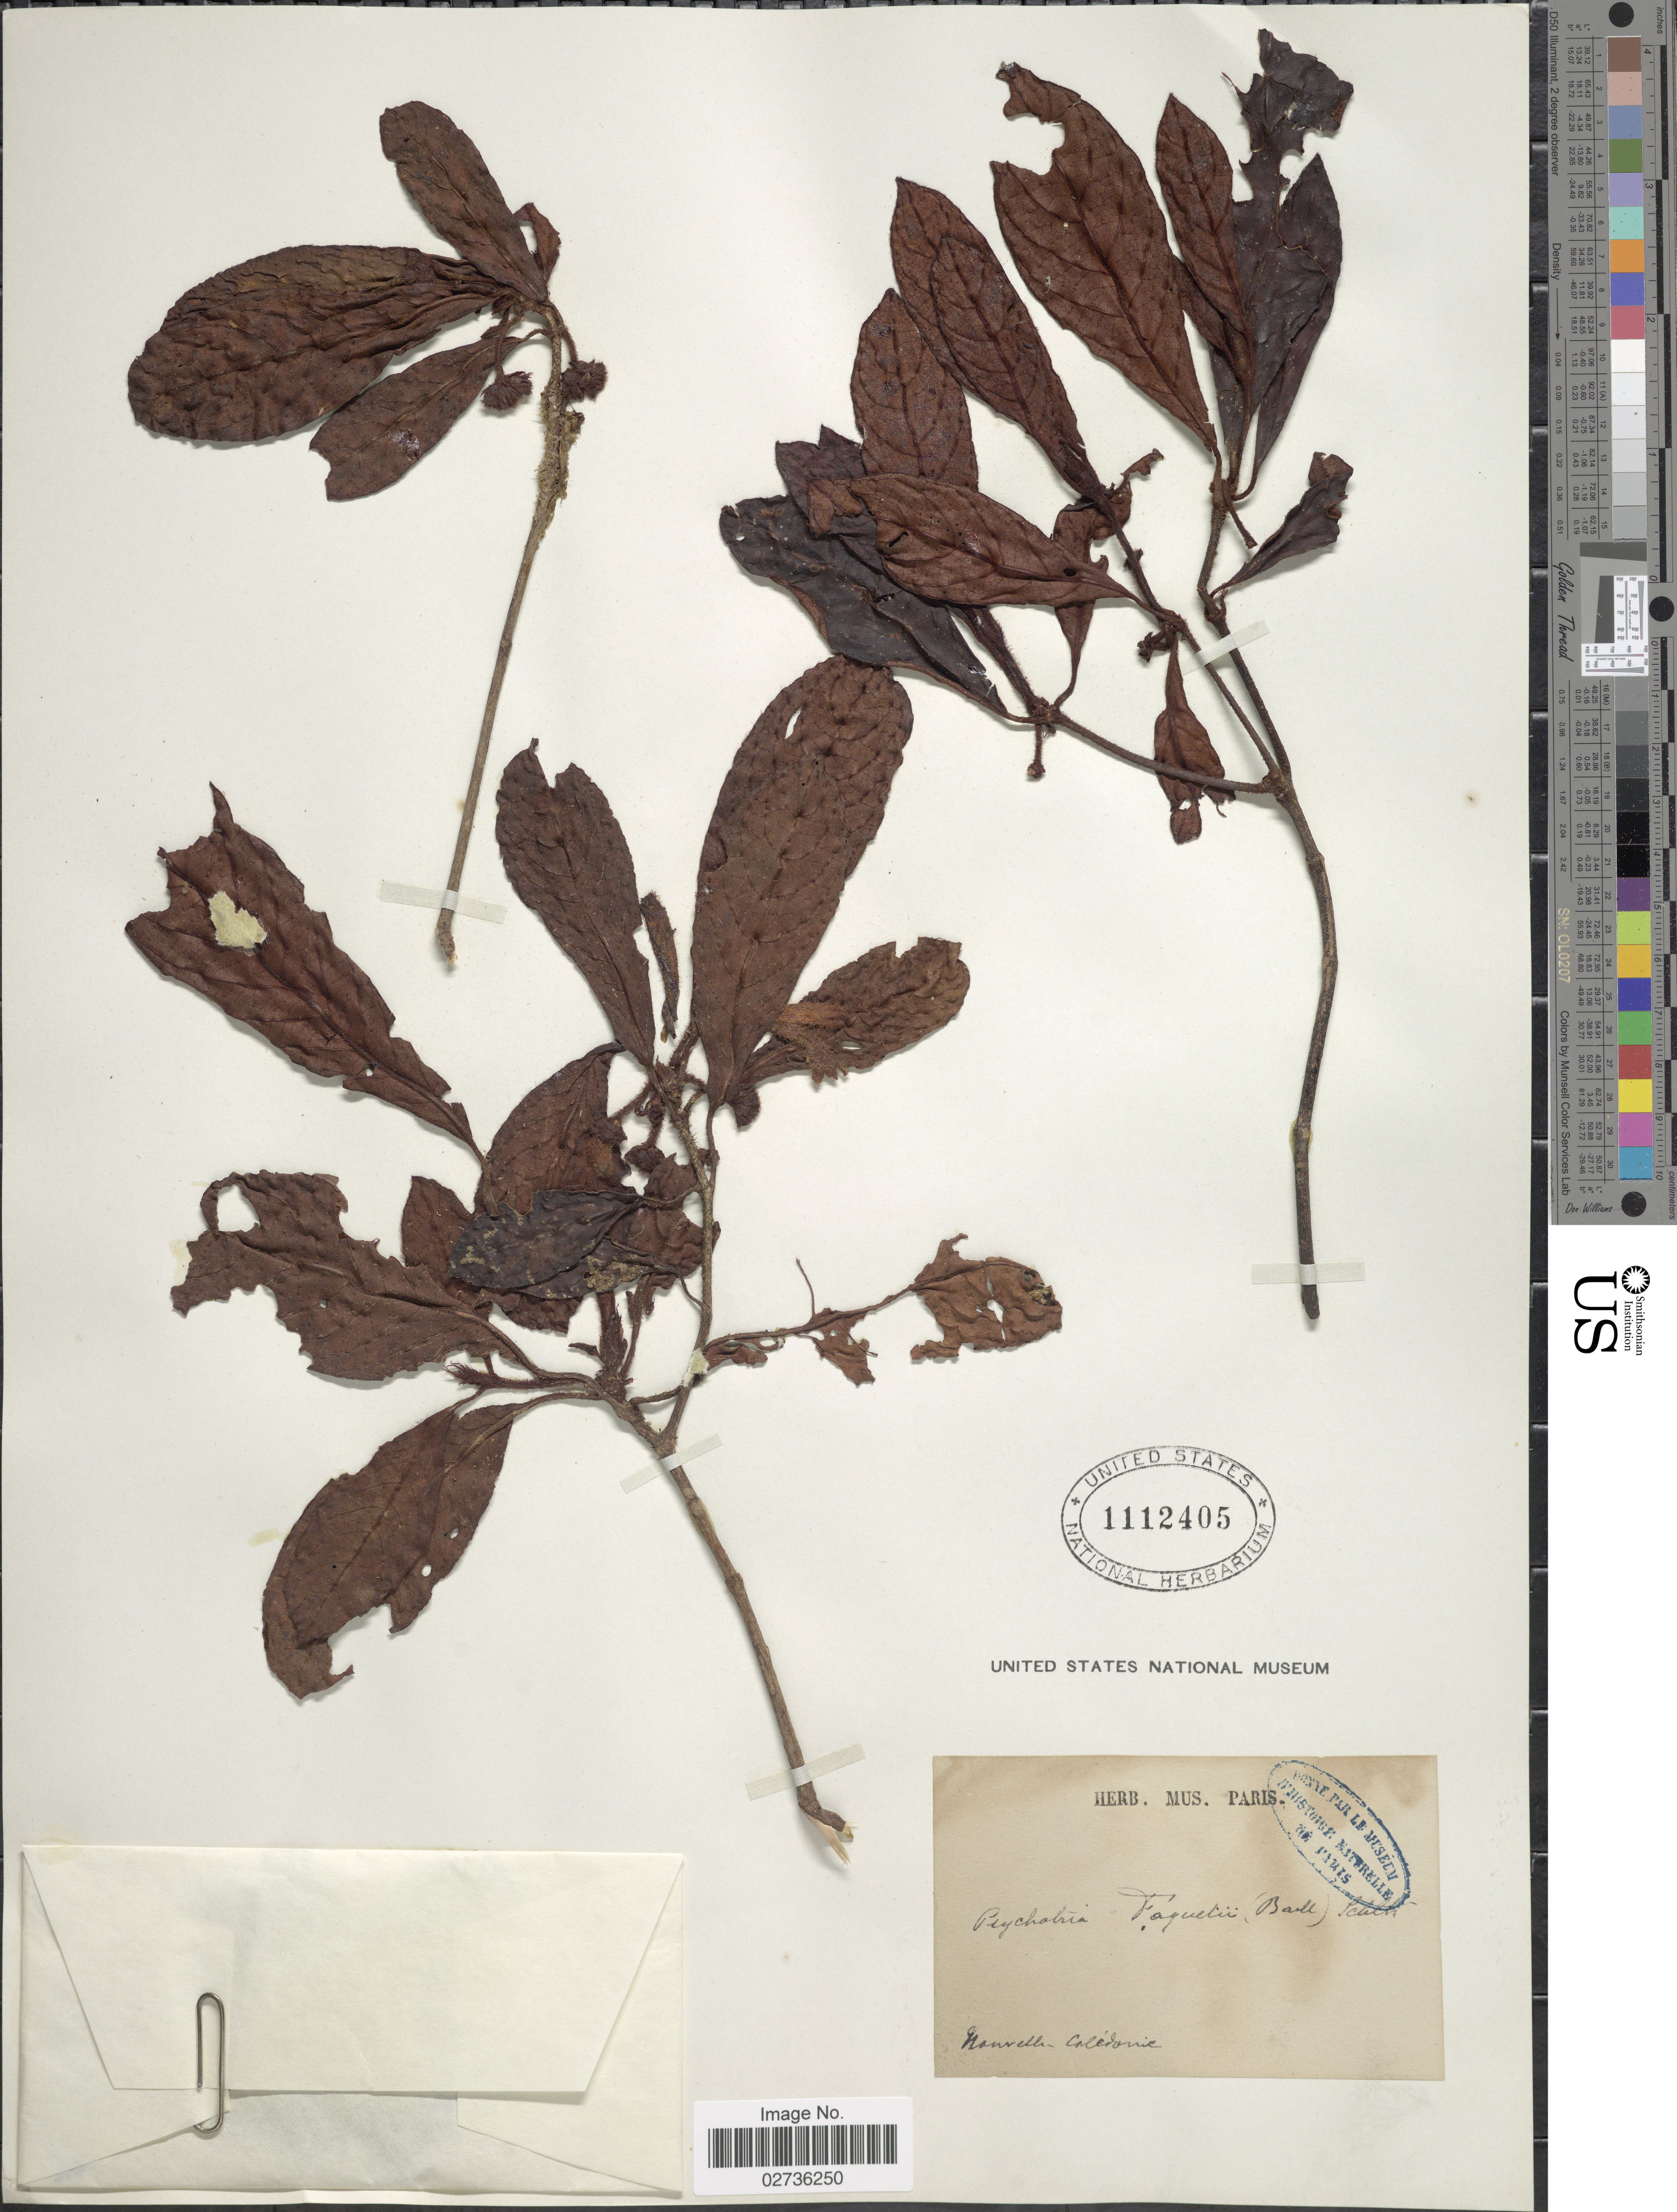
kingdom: Plantae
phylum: Tracheophyta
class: Magnoliopsida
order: Gentianales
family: Rubiaceae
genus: Psychotria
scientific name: Psychotria faguetii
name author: (Baill.) Schltr.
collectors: ex herb. Mus. Paris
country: New Caledonia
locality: Nouvelle-Caledonie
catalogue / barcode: US 1112405